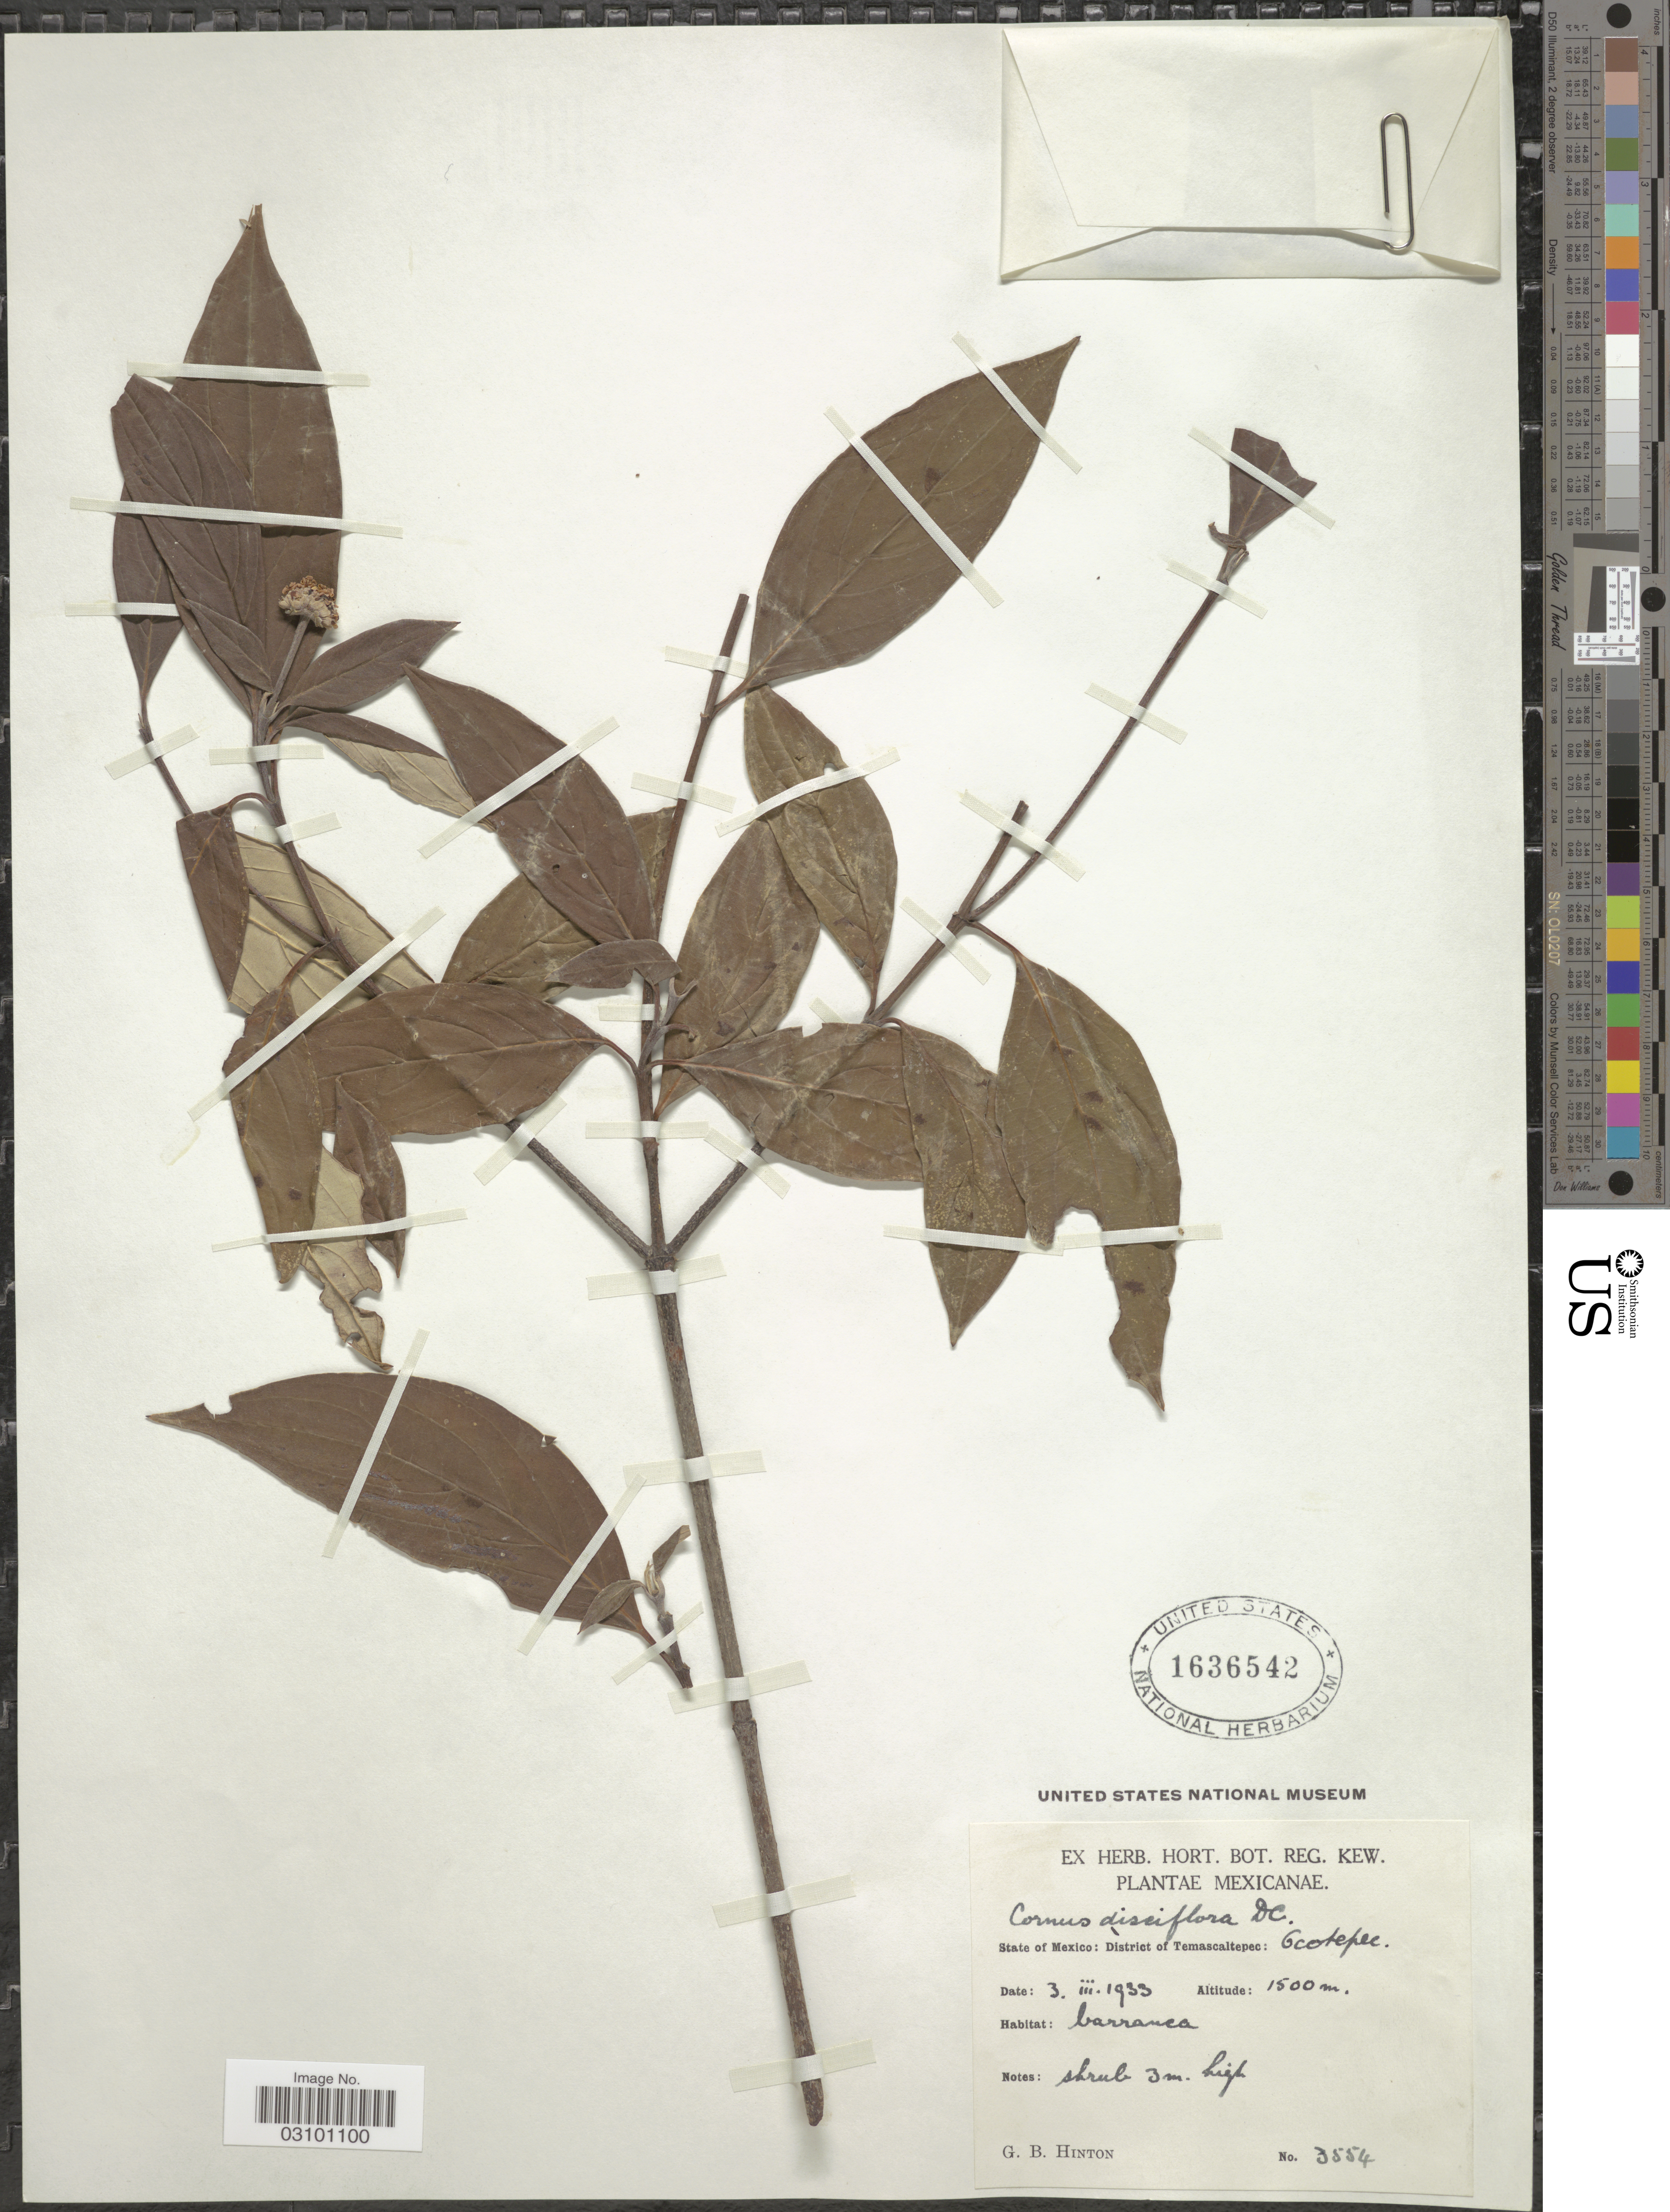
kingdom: Plantae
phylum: Tracheophyta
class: Magnoliopsida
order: Cornales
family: Cornaceae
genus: Cornus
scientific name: Cornus disciflora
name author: Moc. & Sessé ex DC.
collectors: G. B. Hinton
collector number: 3554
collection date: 1933-03-03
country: Mexico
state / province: México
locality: District of Temascaltepec: Teotepec.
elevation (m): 1500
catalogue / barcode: US 1636542